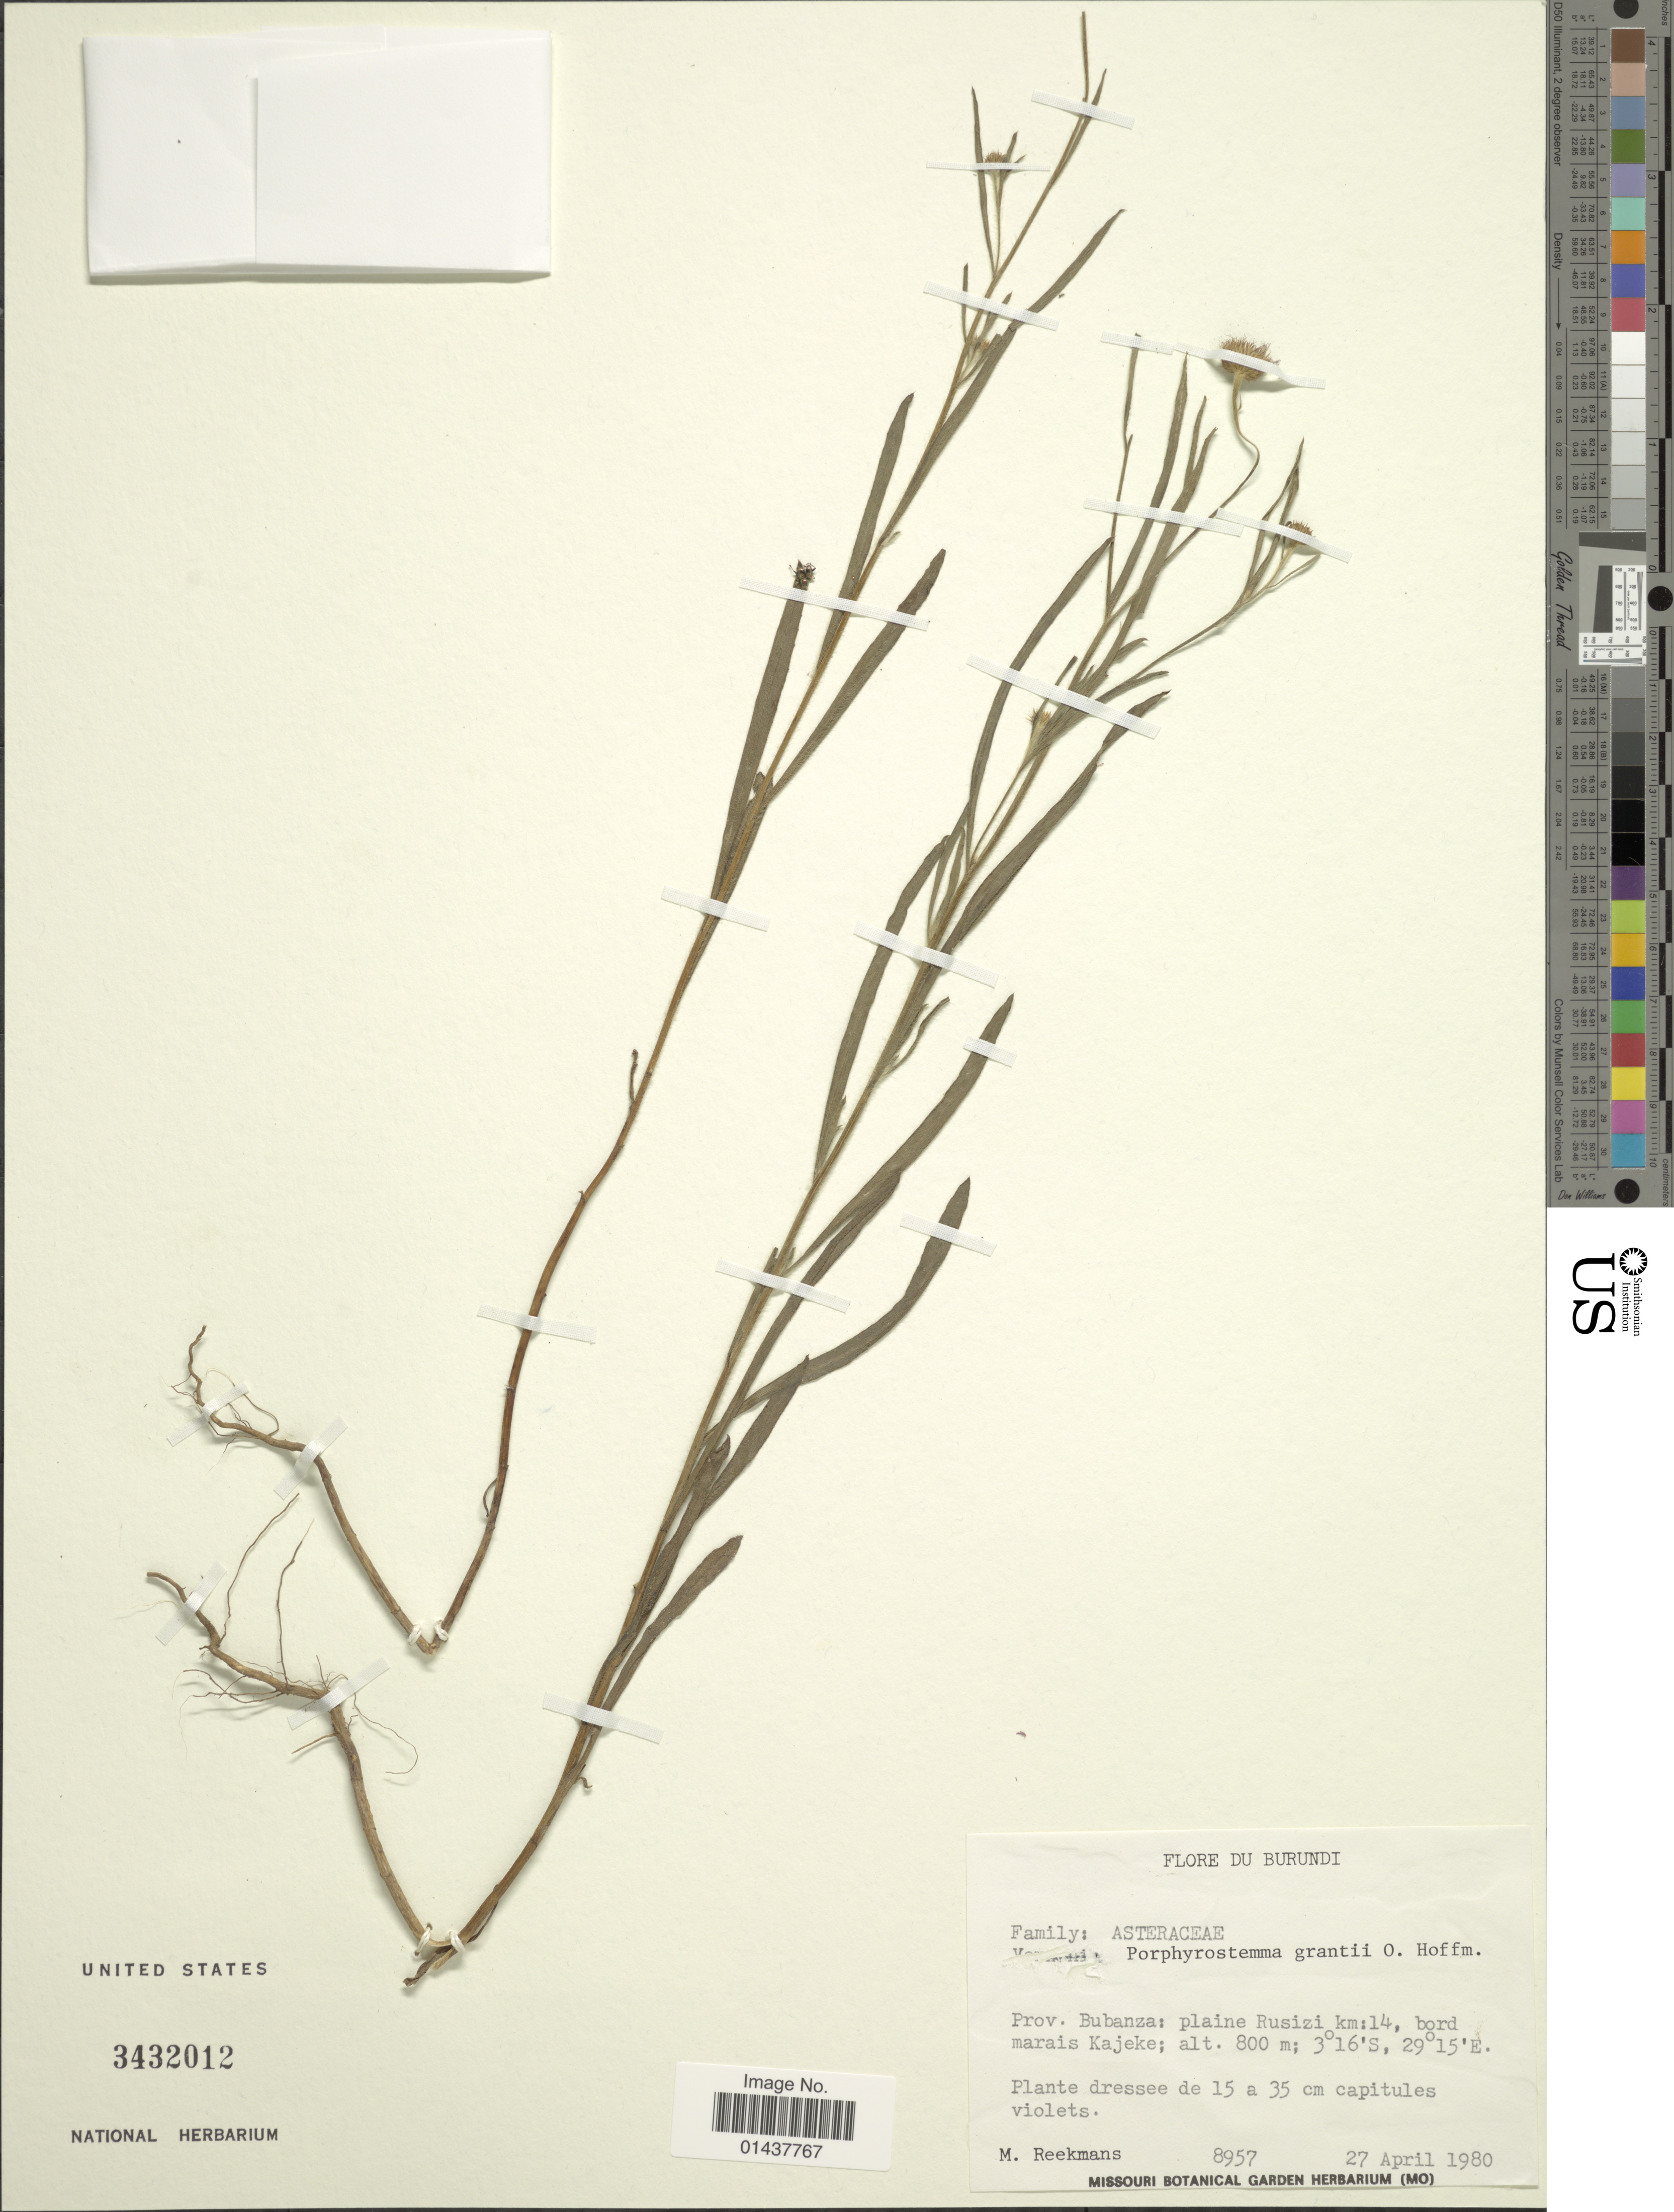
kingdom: Plantae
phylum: Tracheophyta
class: Magnoliopsida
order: Asterales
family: Asteraceae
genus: Porphyrostemma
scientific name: Porphyrostemma grantii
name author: Benth. ex Oliv.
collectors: M. Reekmans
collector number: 8957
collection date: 1980-04-27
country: Burundi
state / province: Bubanza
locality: Plaine Rusizi km: 14 bord marais Kajeke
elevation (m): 800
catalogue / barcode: US 3432012